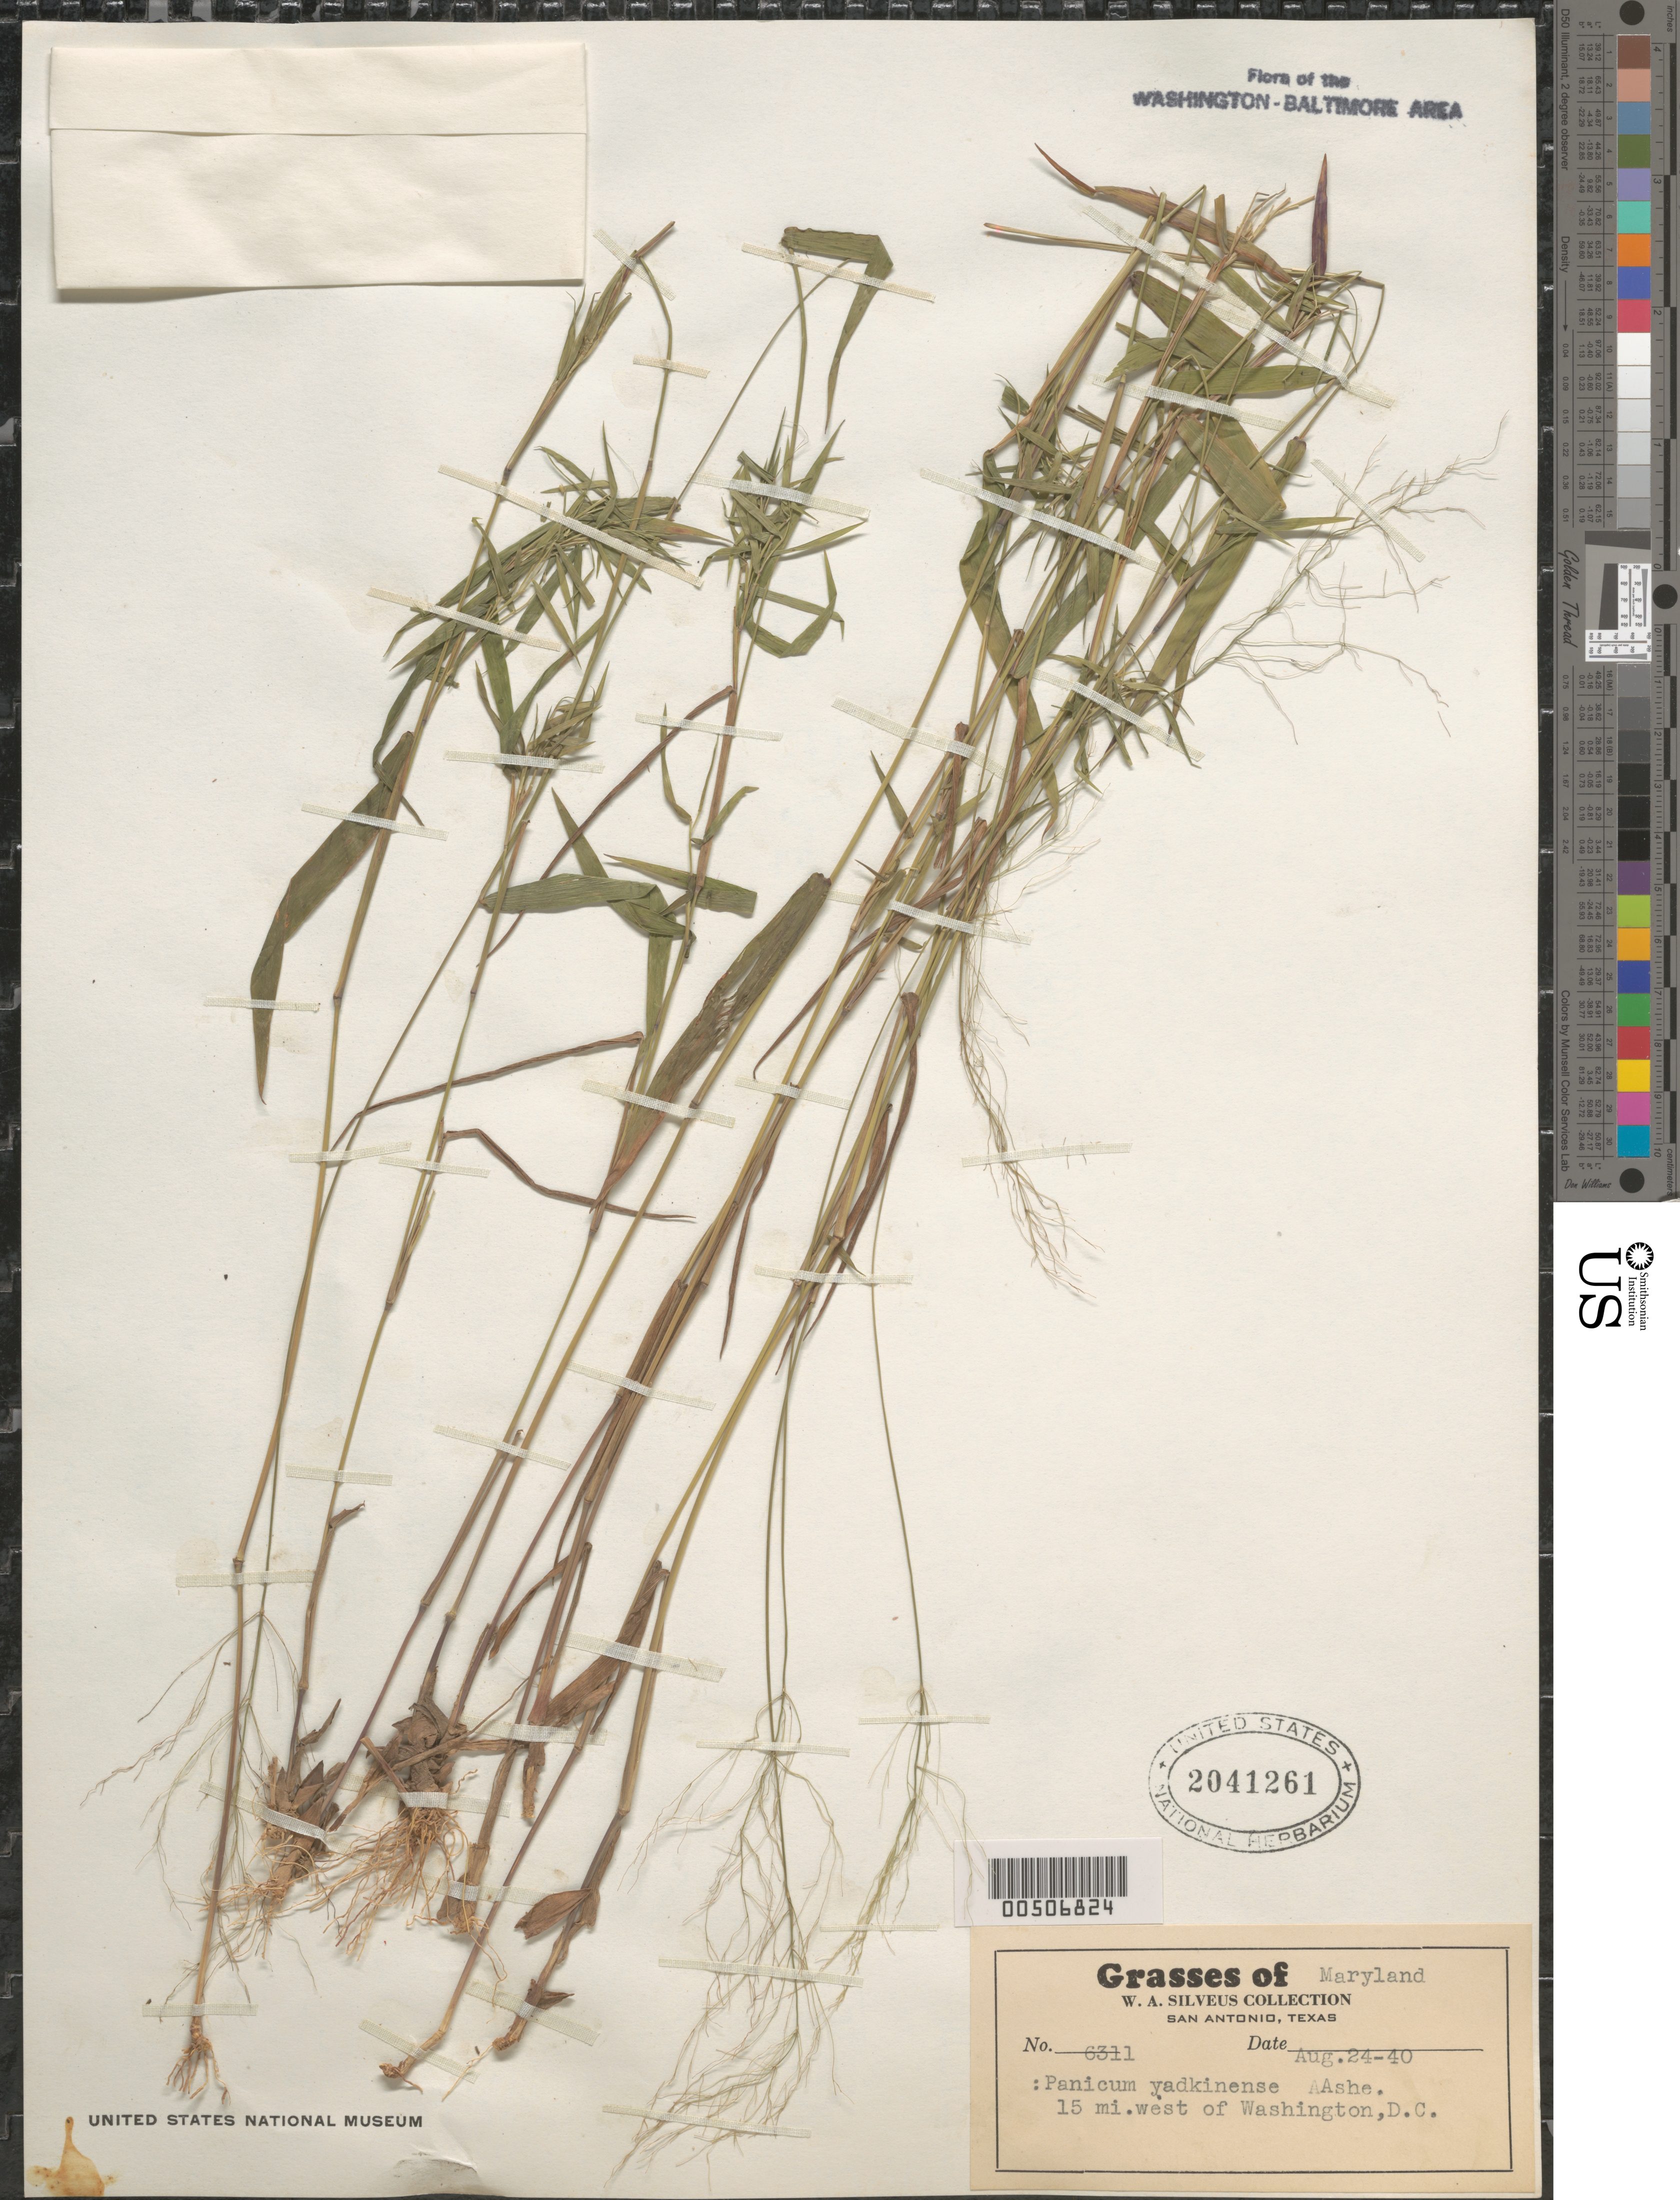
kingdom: Plantae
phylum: Tracheophyta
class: Liliopsida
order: Poales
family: Poaceae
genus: Dichanthelium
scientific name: Dichanthelium dichotomum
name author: (L.) Gould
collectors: W. Silveus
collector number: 6311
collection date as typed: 24 Aug 1940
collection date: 1940-08-24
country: United States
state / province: Maryland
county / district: Montgomery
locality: W of Washington DC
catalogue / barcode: US 2041261